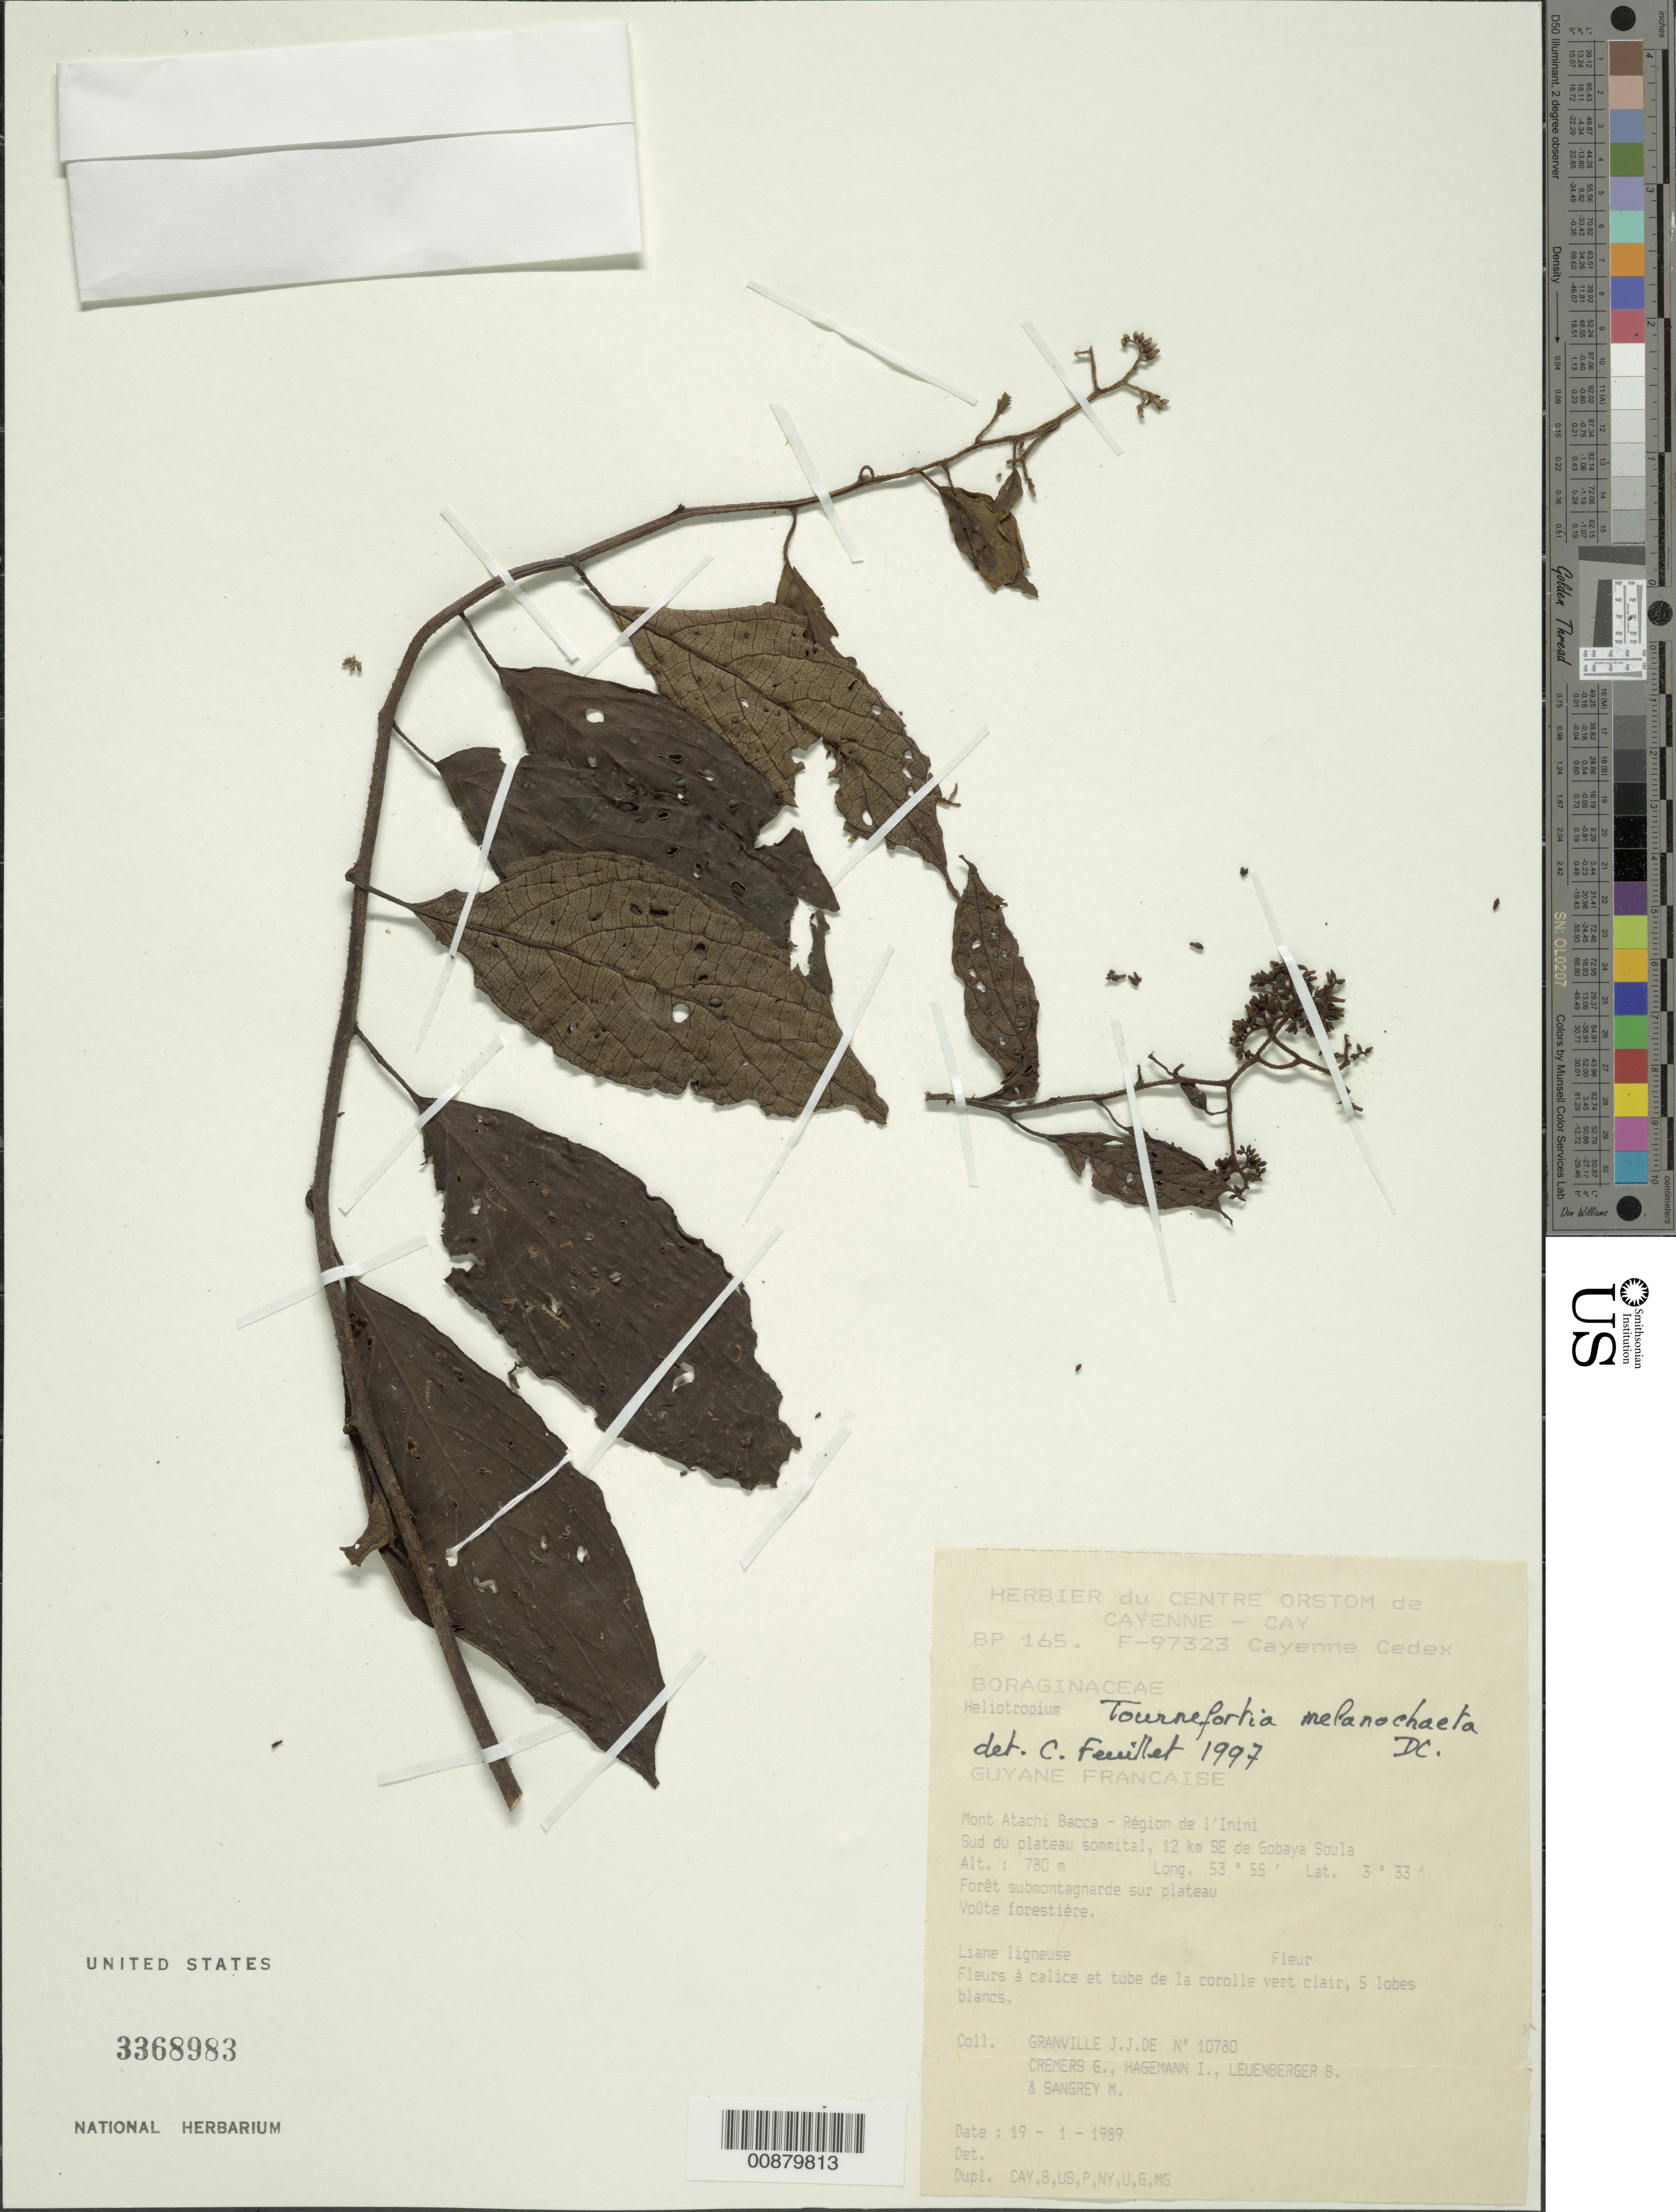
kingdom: Plantae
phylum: Tracheophyta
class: Magnoliopsida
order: Boraginales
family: Heliotropiaceae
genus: Tournefortia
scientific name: Tournefortia melanochaeta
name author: DC.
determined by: Feuillet, C.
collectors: J.-J. de Granville, G. Cremers, J. Hagemann, B. E. Leuenberger & M. S. Sangrey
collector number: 10780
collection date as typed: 19-Jan-89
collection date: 1989-01-19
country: French Guiana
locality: Mont Atachi Bacca, région de l'Inini, 12 km SE Gobaya Soula, sud du plateau sommital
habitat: Forêt submontagnarde sur plateau, voute forestiere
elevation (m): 780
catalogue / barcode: US 3368983